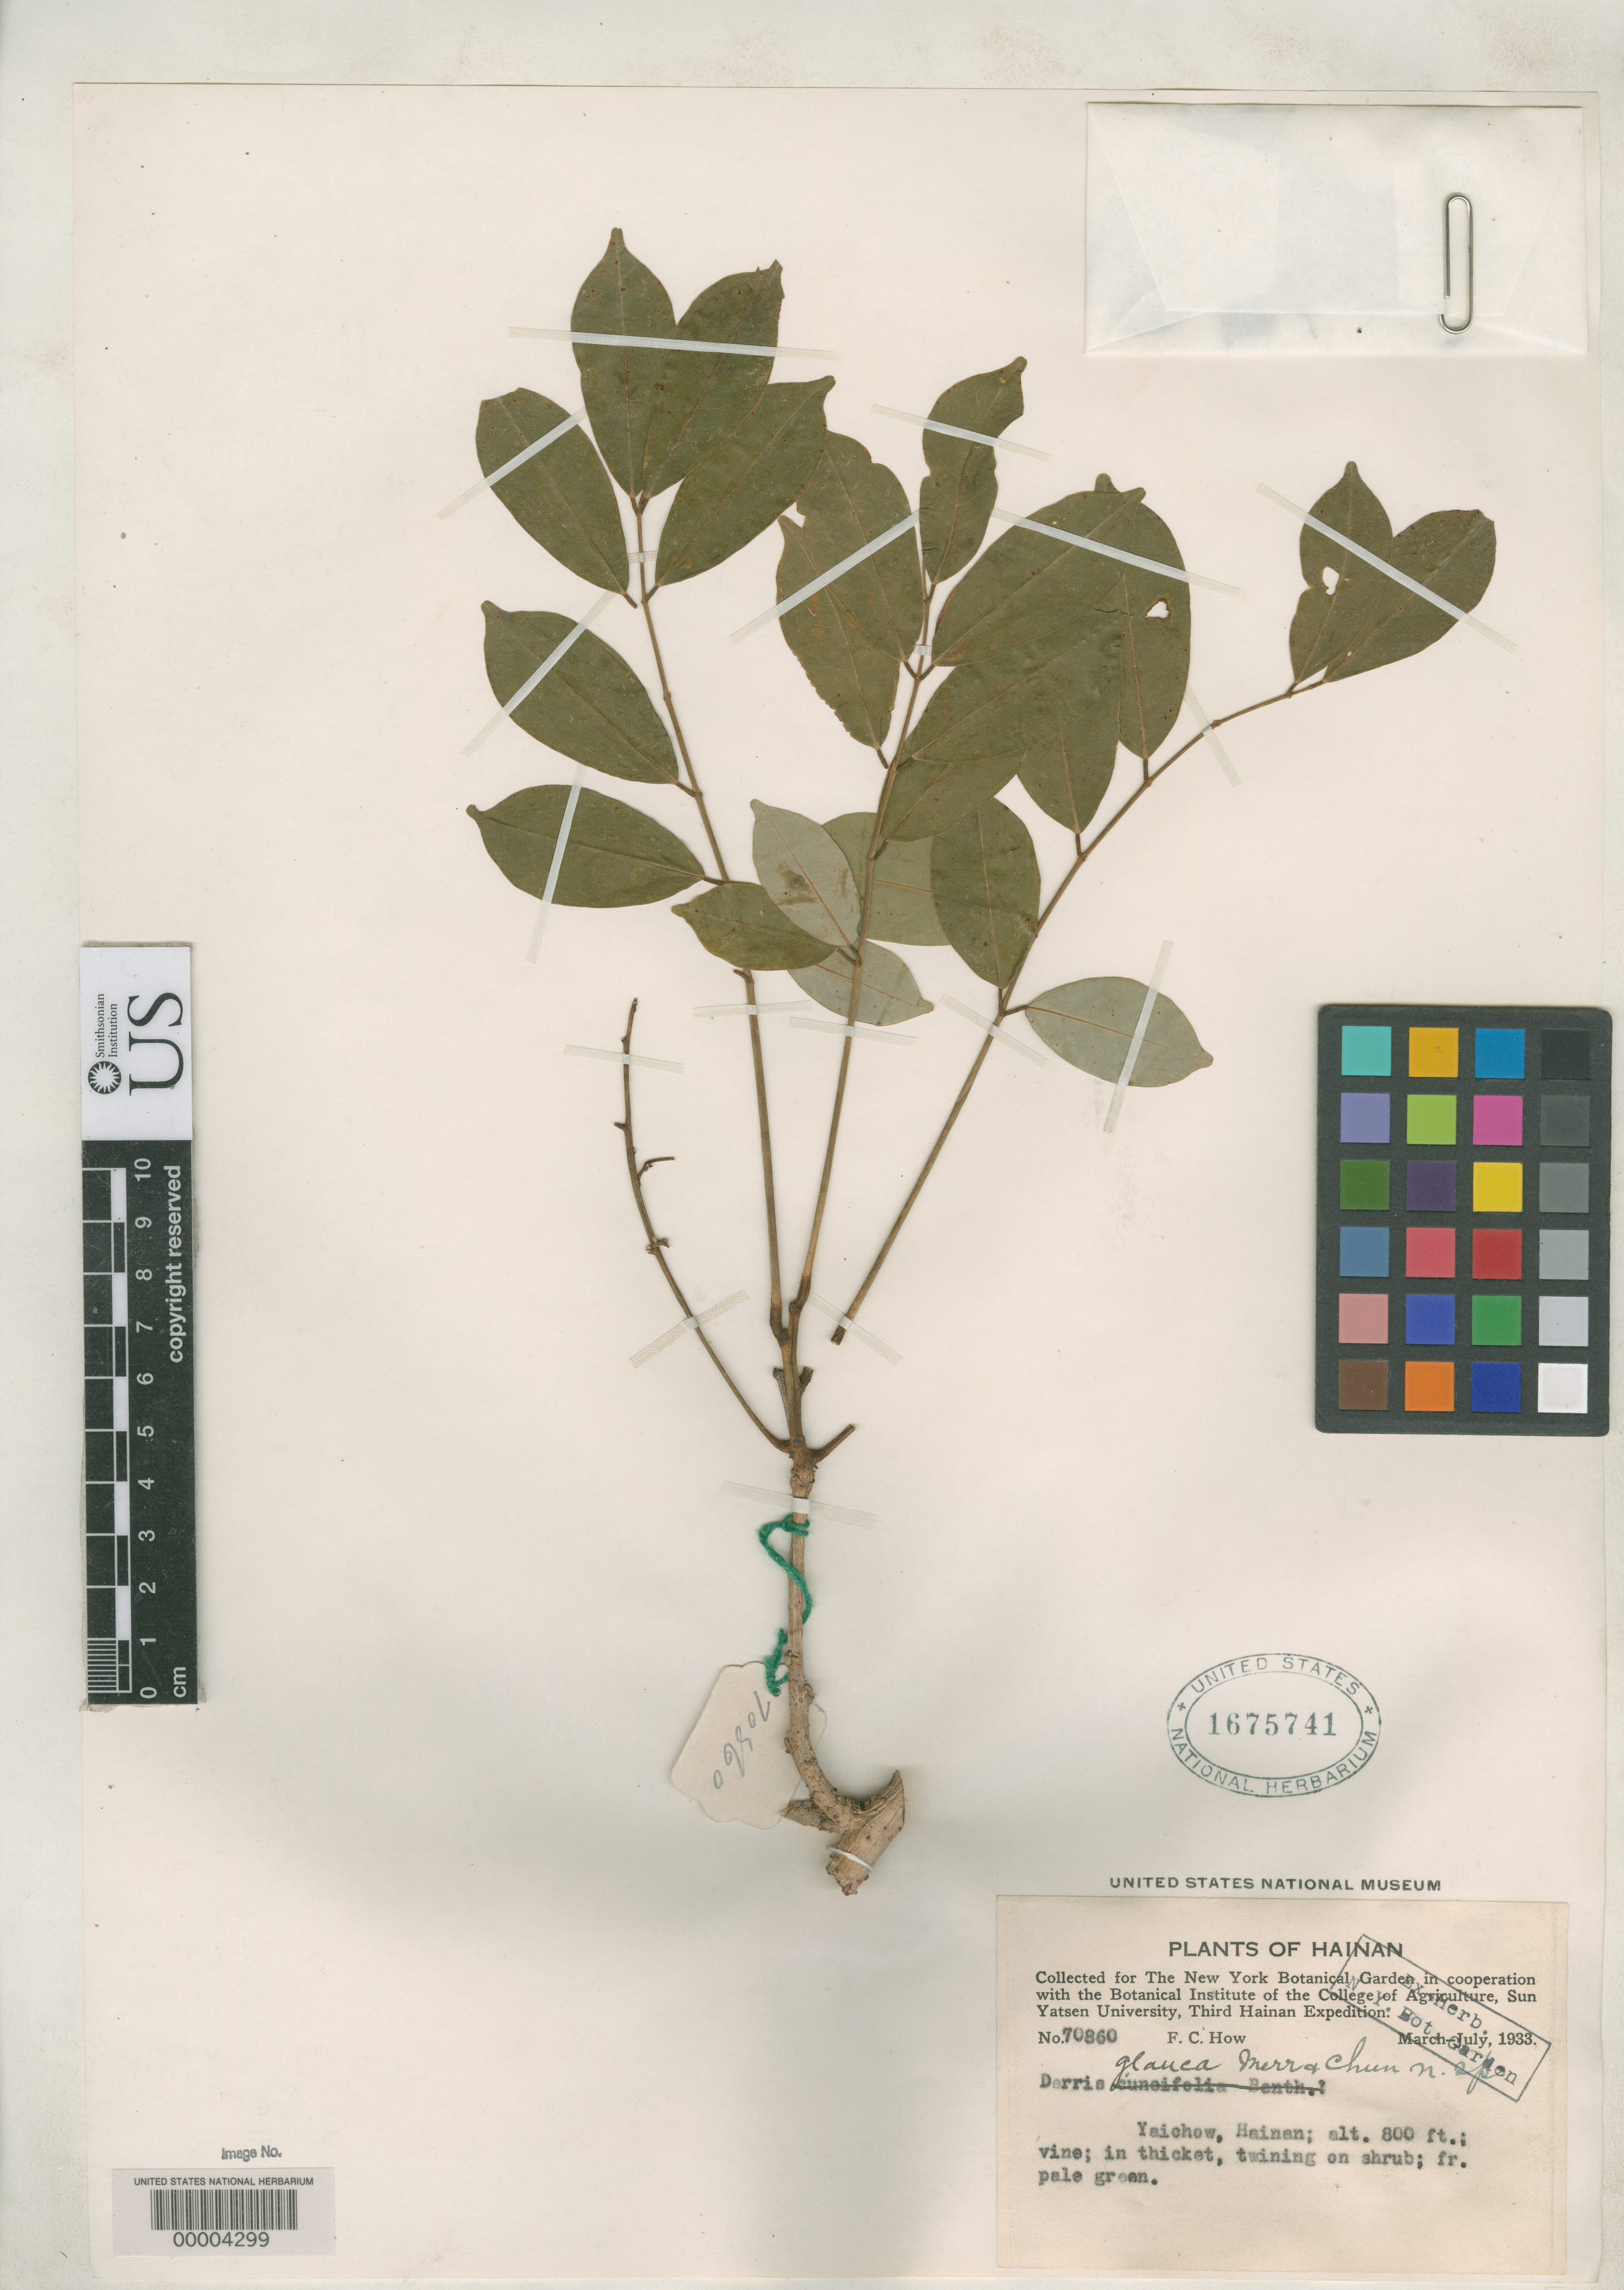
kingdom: Plantae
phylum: Tracheophyta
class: Magnoliopsida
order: Fabales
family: Fabaceae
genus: Derris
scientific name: Derris glauca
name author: Merr. & Chun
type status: Isotype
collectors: F. How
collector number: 70860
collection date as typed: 04 Jun 1933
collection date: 1933-06-04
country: China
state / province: Hainan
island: Hainan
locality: Ngai Yuen.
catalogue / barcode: US 1675741